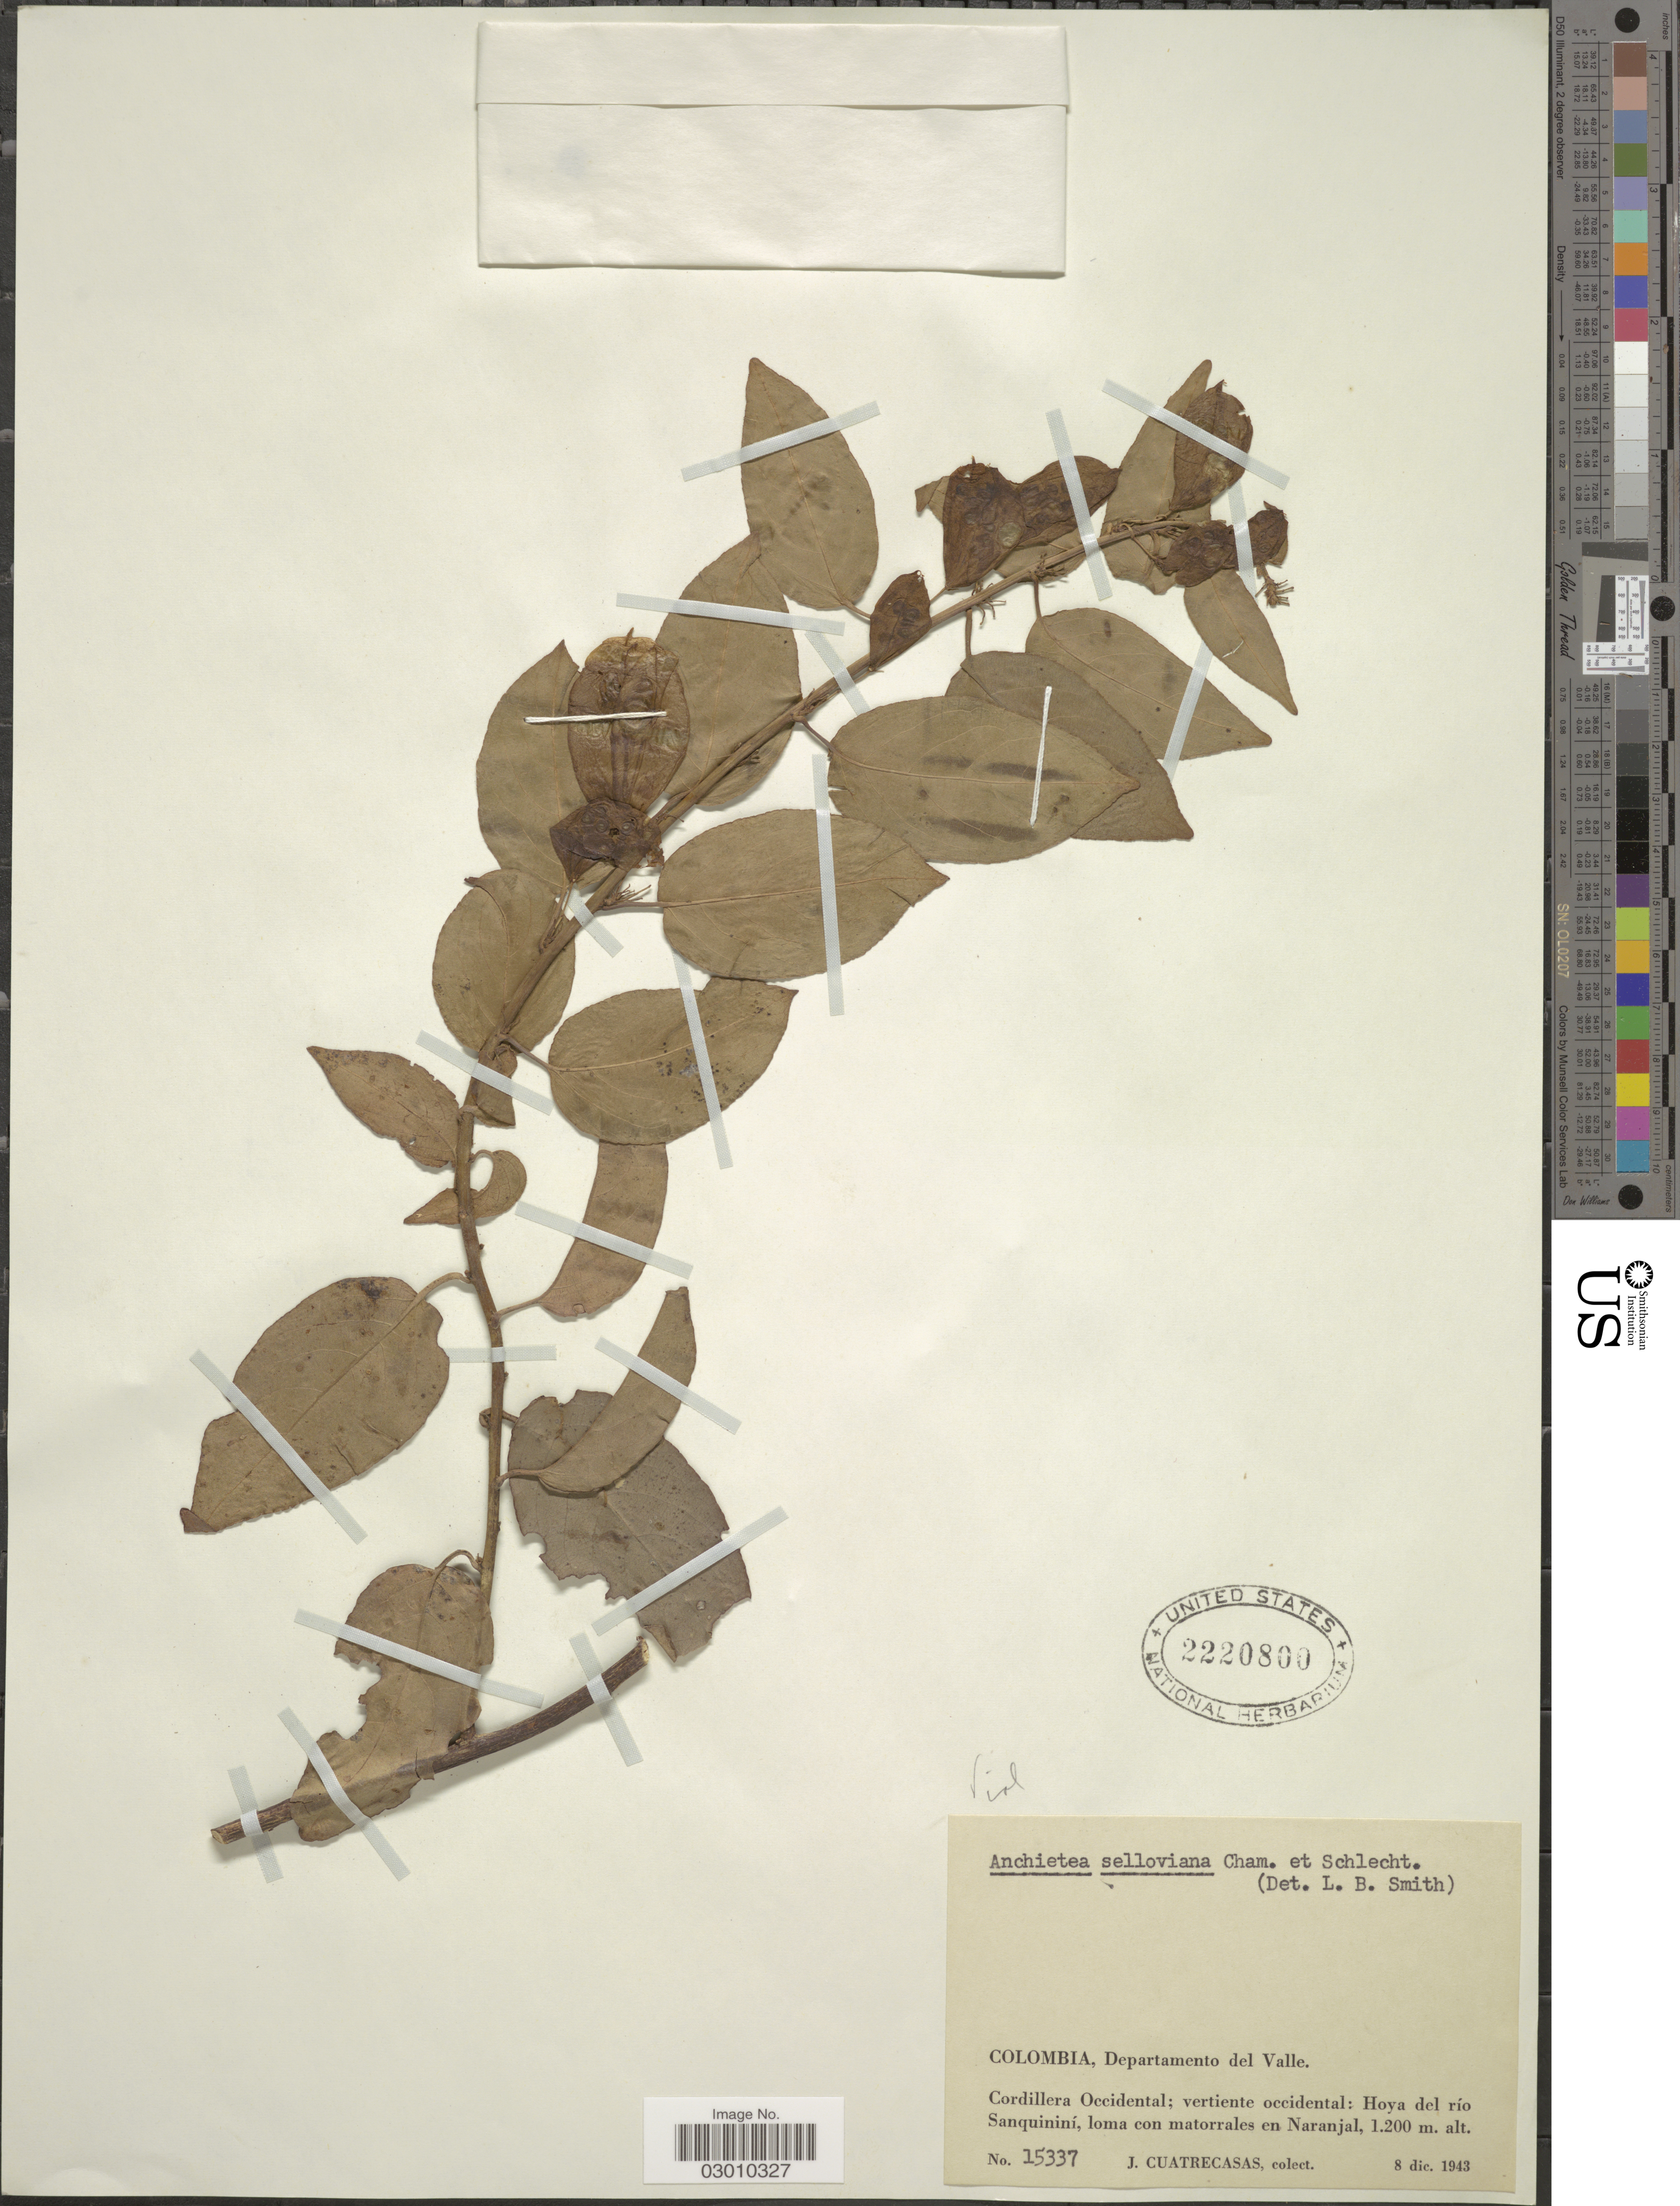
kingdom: Plantae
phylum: Tracheophyta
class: Magnoliopsida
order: Malpighiales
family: Violaceae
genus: Anchietea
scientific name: Anchietea selloviana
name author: Cham. & Schltdl.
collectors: J. Cuatrecasas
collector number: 15337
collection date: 1943-12-08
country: Colombia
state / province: Valle del Cauca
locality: Departamento del Valle. Cordillera Occidental; vertiente occidental: Hoya del río Sanquininí, loma con matorrales en Naranjal.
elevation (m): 1200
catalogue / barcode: US 2220800